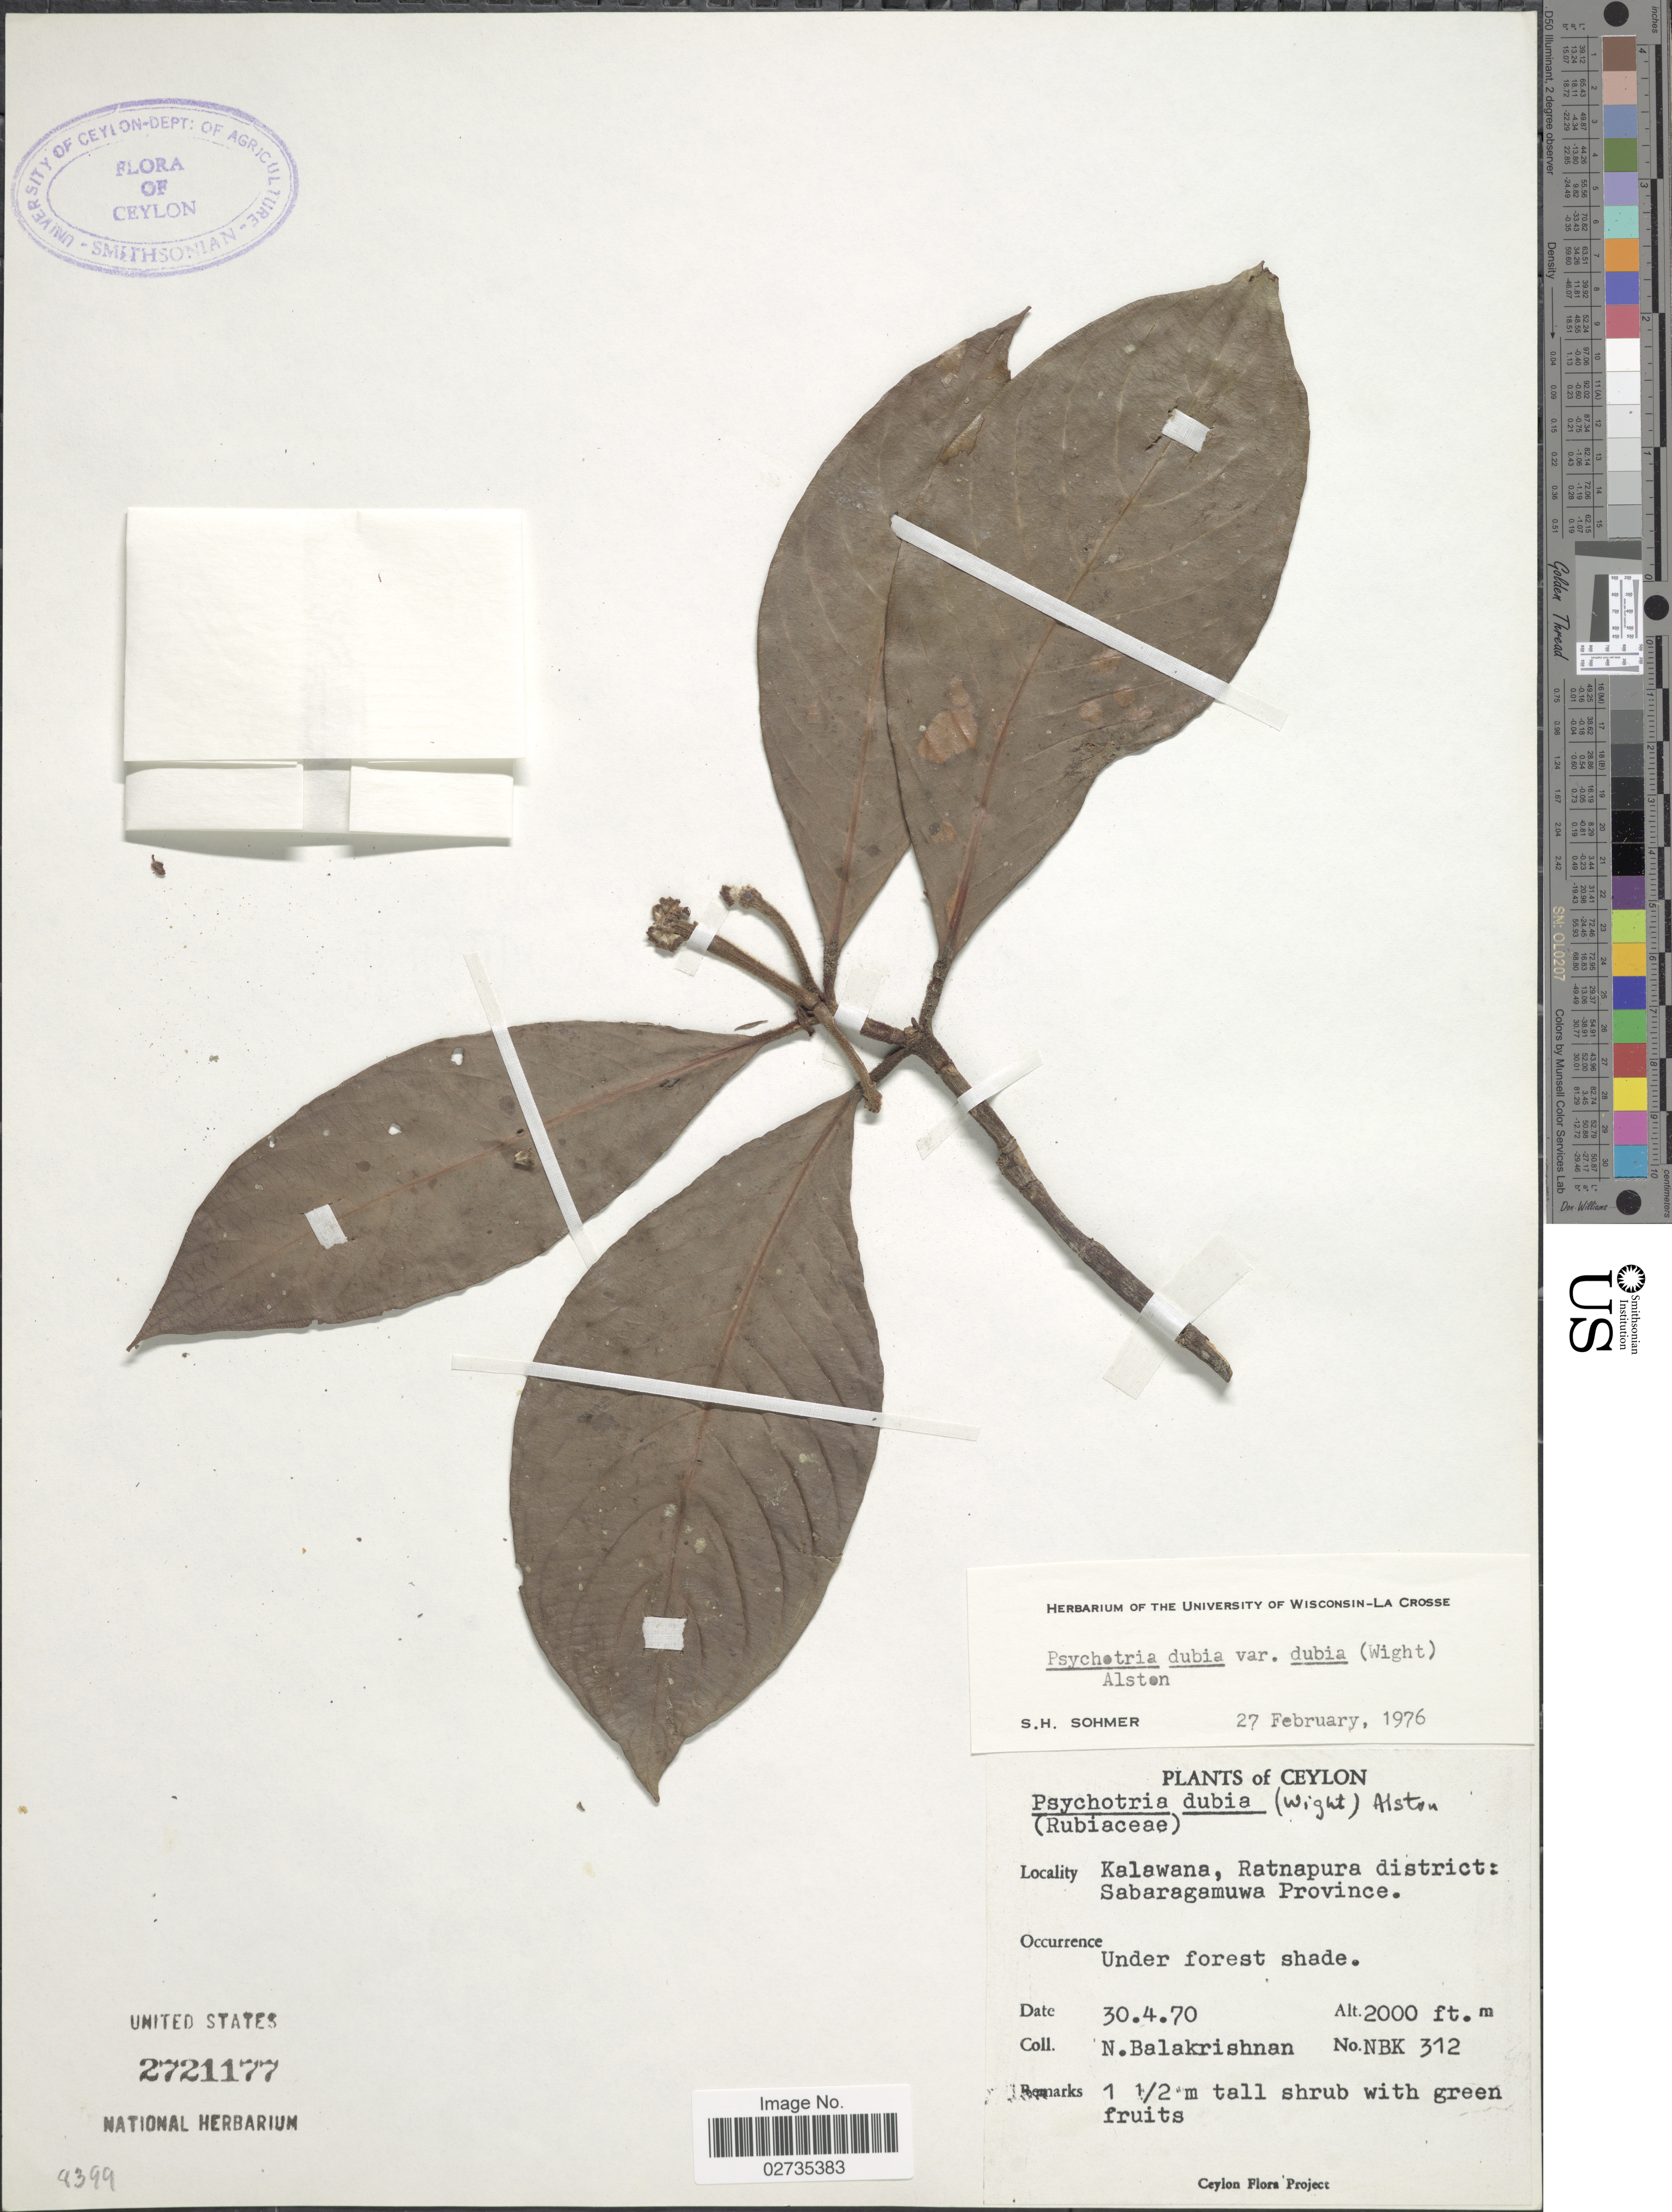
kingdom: Plantae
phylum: Tracheophyta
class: Magnoliopsida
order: Gentianales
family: Rubiaceae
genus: Psychotria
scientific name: Psychotria dubia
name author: (Wight) Alston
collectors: N. Balakrishnan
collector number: NBK 312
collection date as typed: Transcribed d/m/y: 30/4/70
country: Sri Lanka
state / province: Sabaragamuwa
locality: Ceylon. Kalawana, Ratnapura district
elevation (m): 610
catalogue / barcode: US 2721177